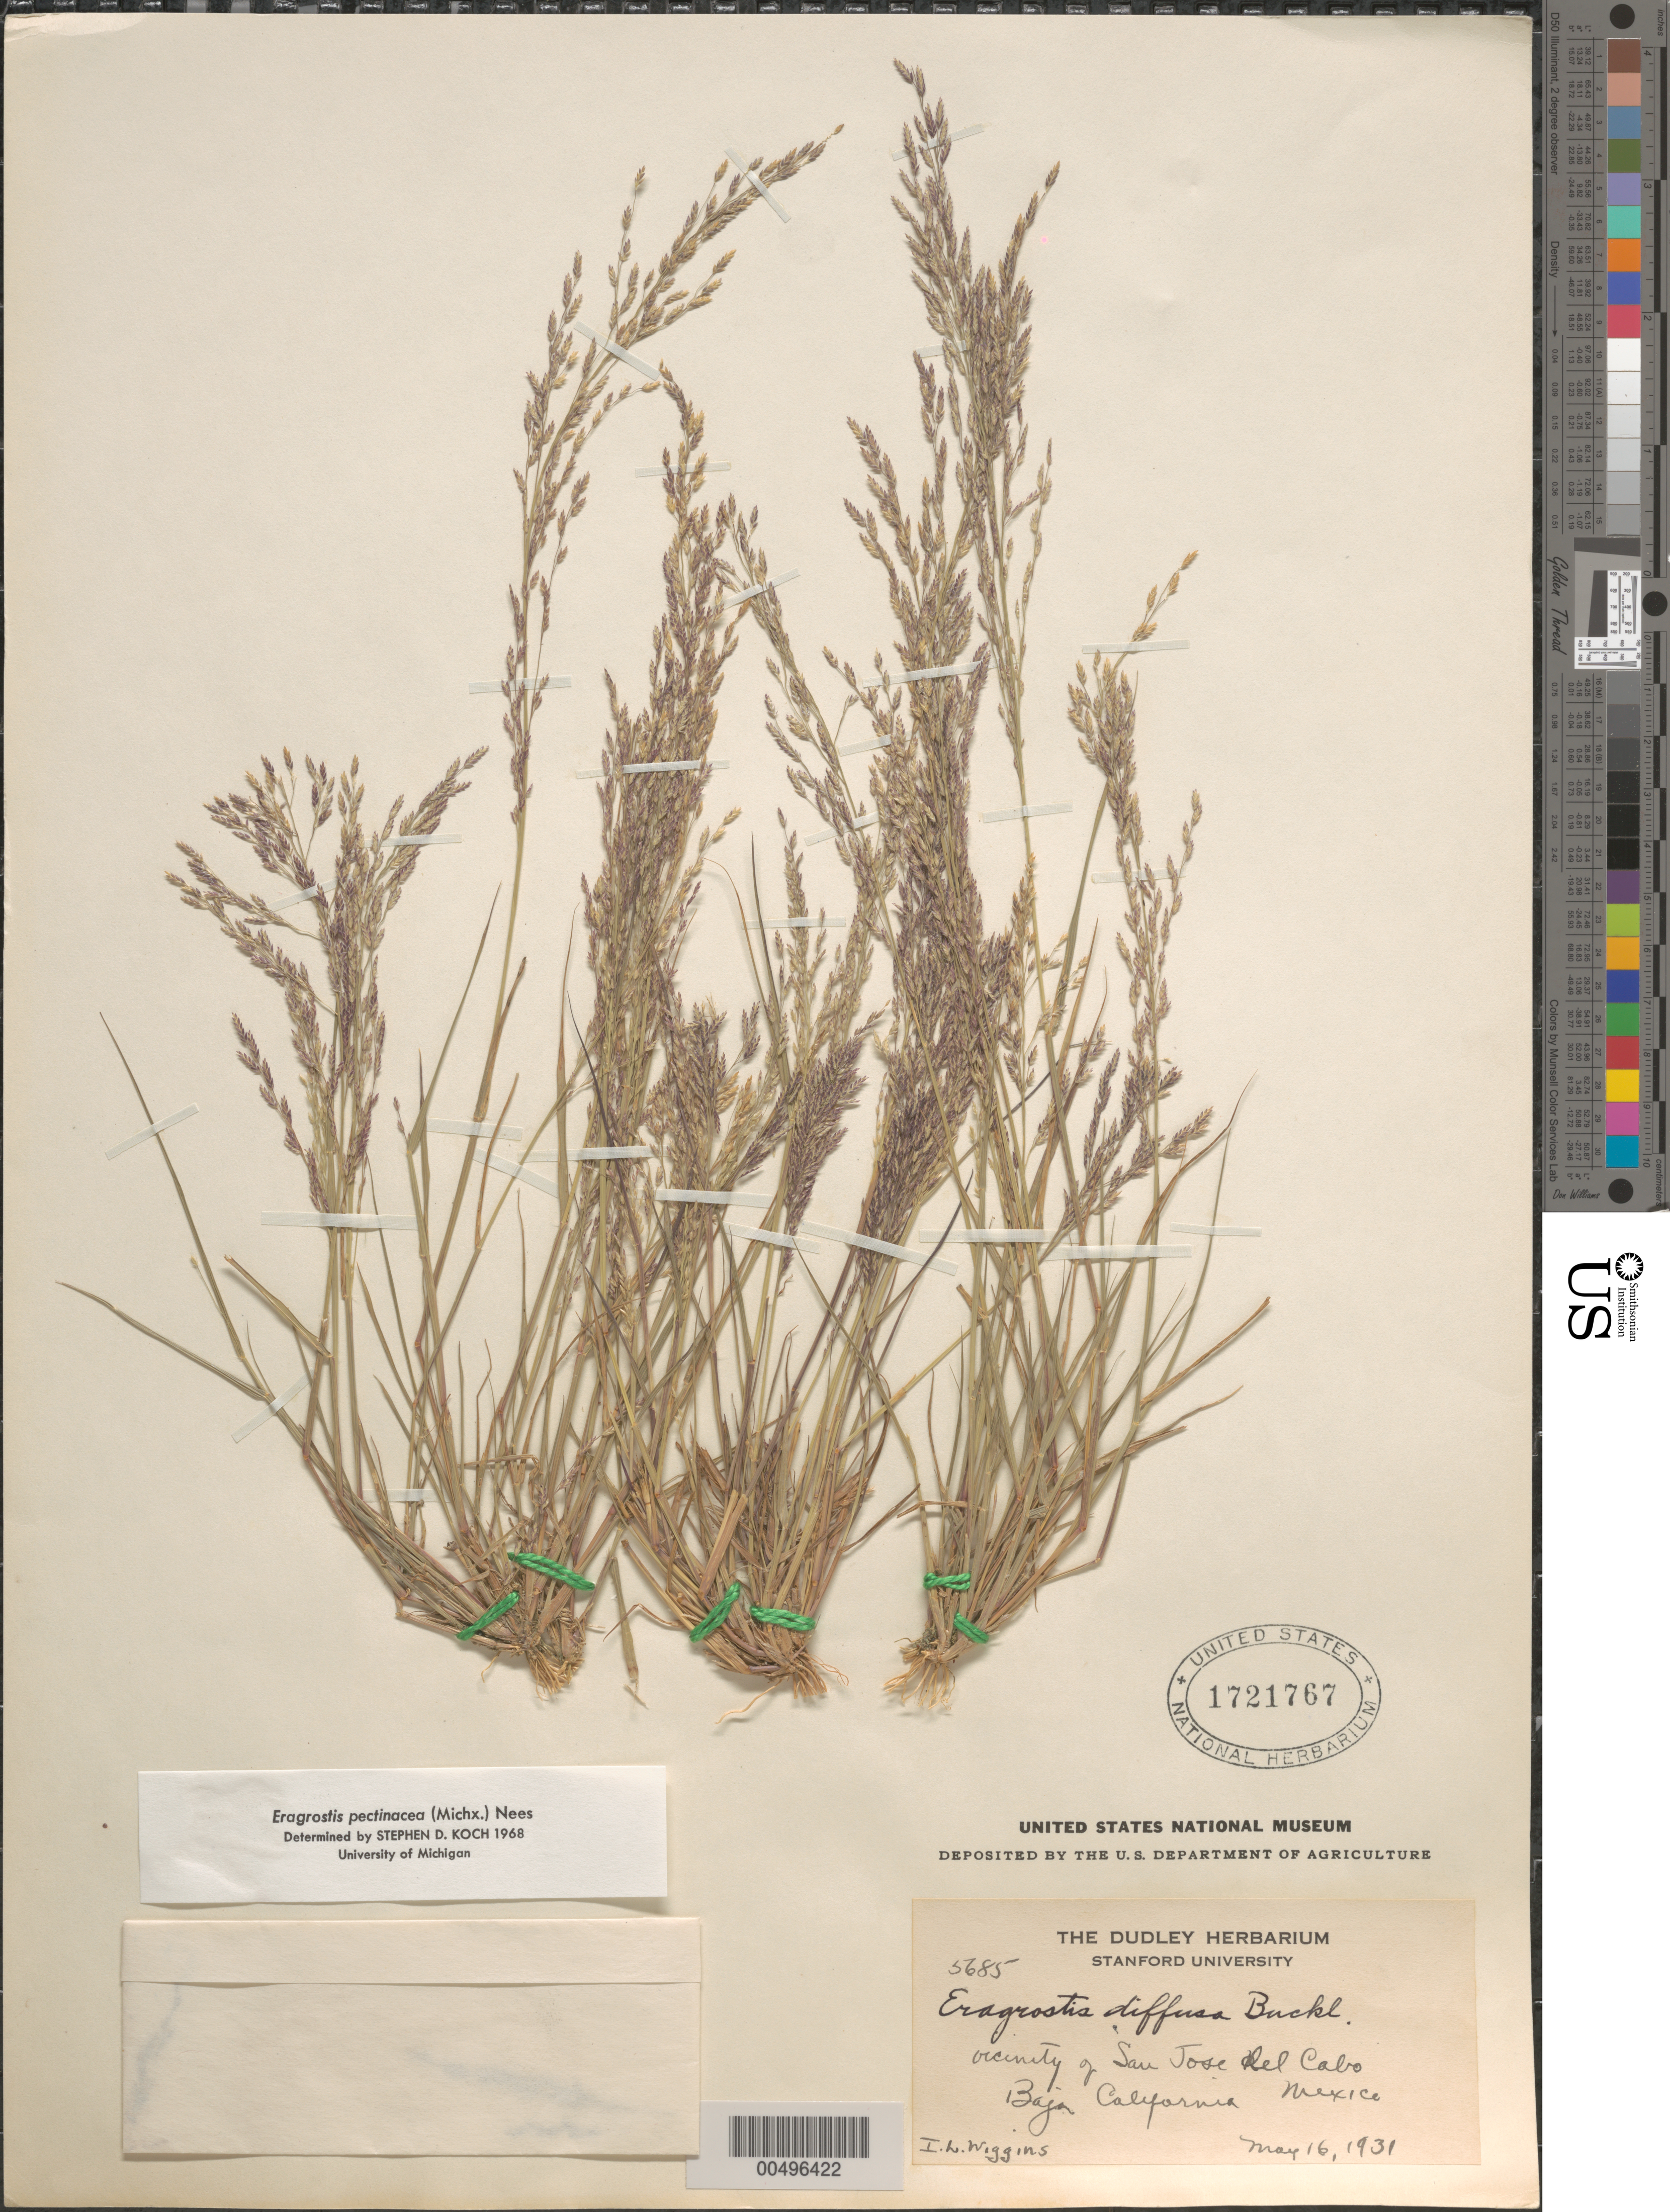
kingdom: Plantae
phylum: Tracheophyta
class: Liliopsida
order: Poales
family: Poaceae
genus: Eragrostis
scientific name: Eragrostis pectinacea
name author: (Michx.) Nees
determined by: Koch, S. D.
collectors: I. L. Wiggins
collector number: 5685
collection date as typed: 16 May 1931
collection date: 1931-05-16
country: Mexico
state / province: Baja California Sur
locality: Vicinity of San Jose del Cabo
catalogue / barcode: US 1721767